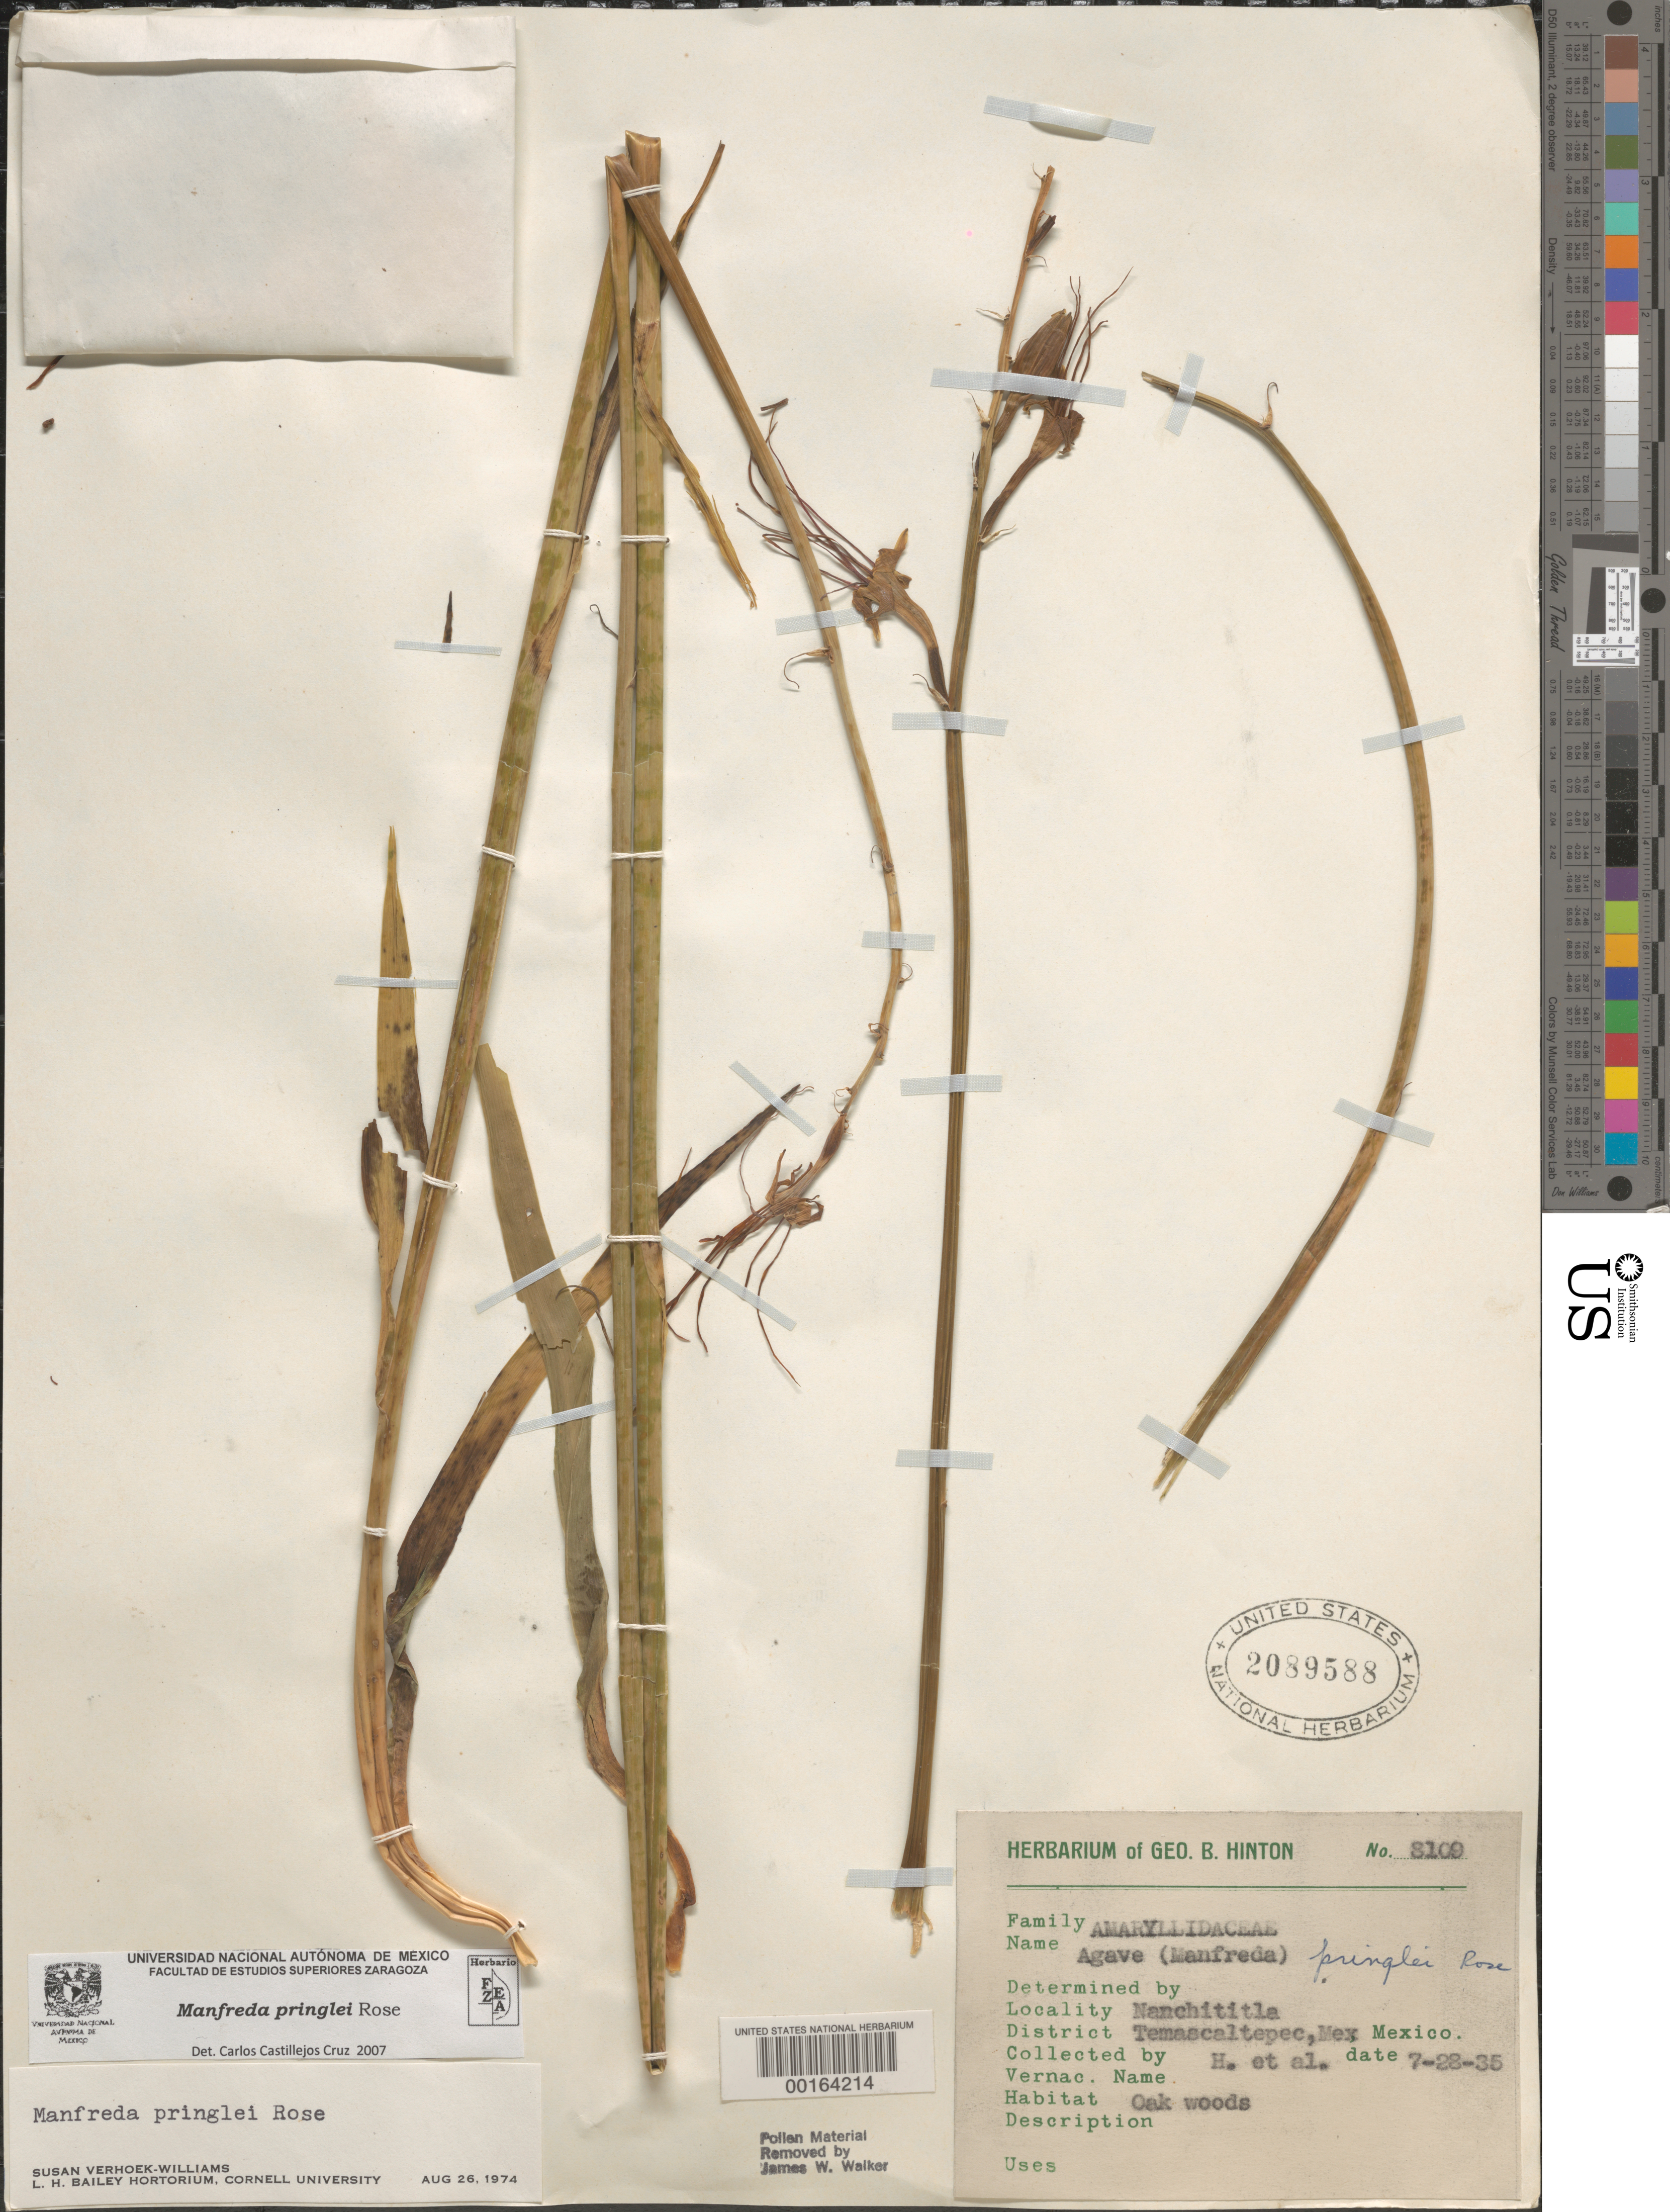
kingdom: Plantae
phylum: Tracheophyta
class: Liliopsida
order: Asparagales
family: Asparagaceae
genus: Manfreda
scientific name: Manfreda pringlei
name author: Rose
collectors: G. B. Hinton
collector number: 8109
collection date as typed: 28 Jul 1935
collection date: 1935-07-28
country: Mexico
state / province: México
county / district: Temascaltepec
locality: Nanchititla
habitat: Oak woods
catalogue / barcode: US 2089588